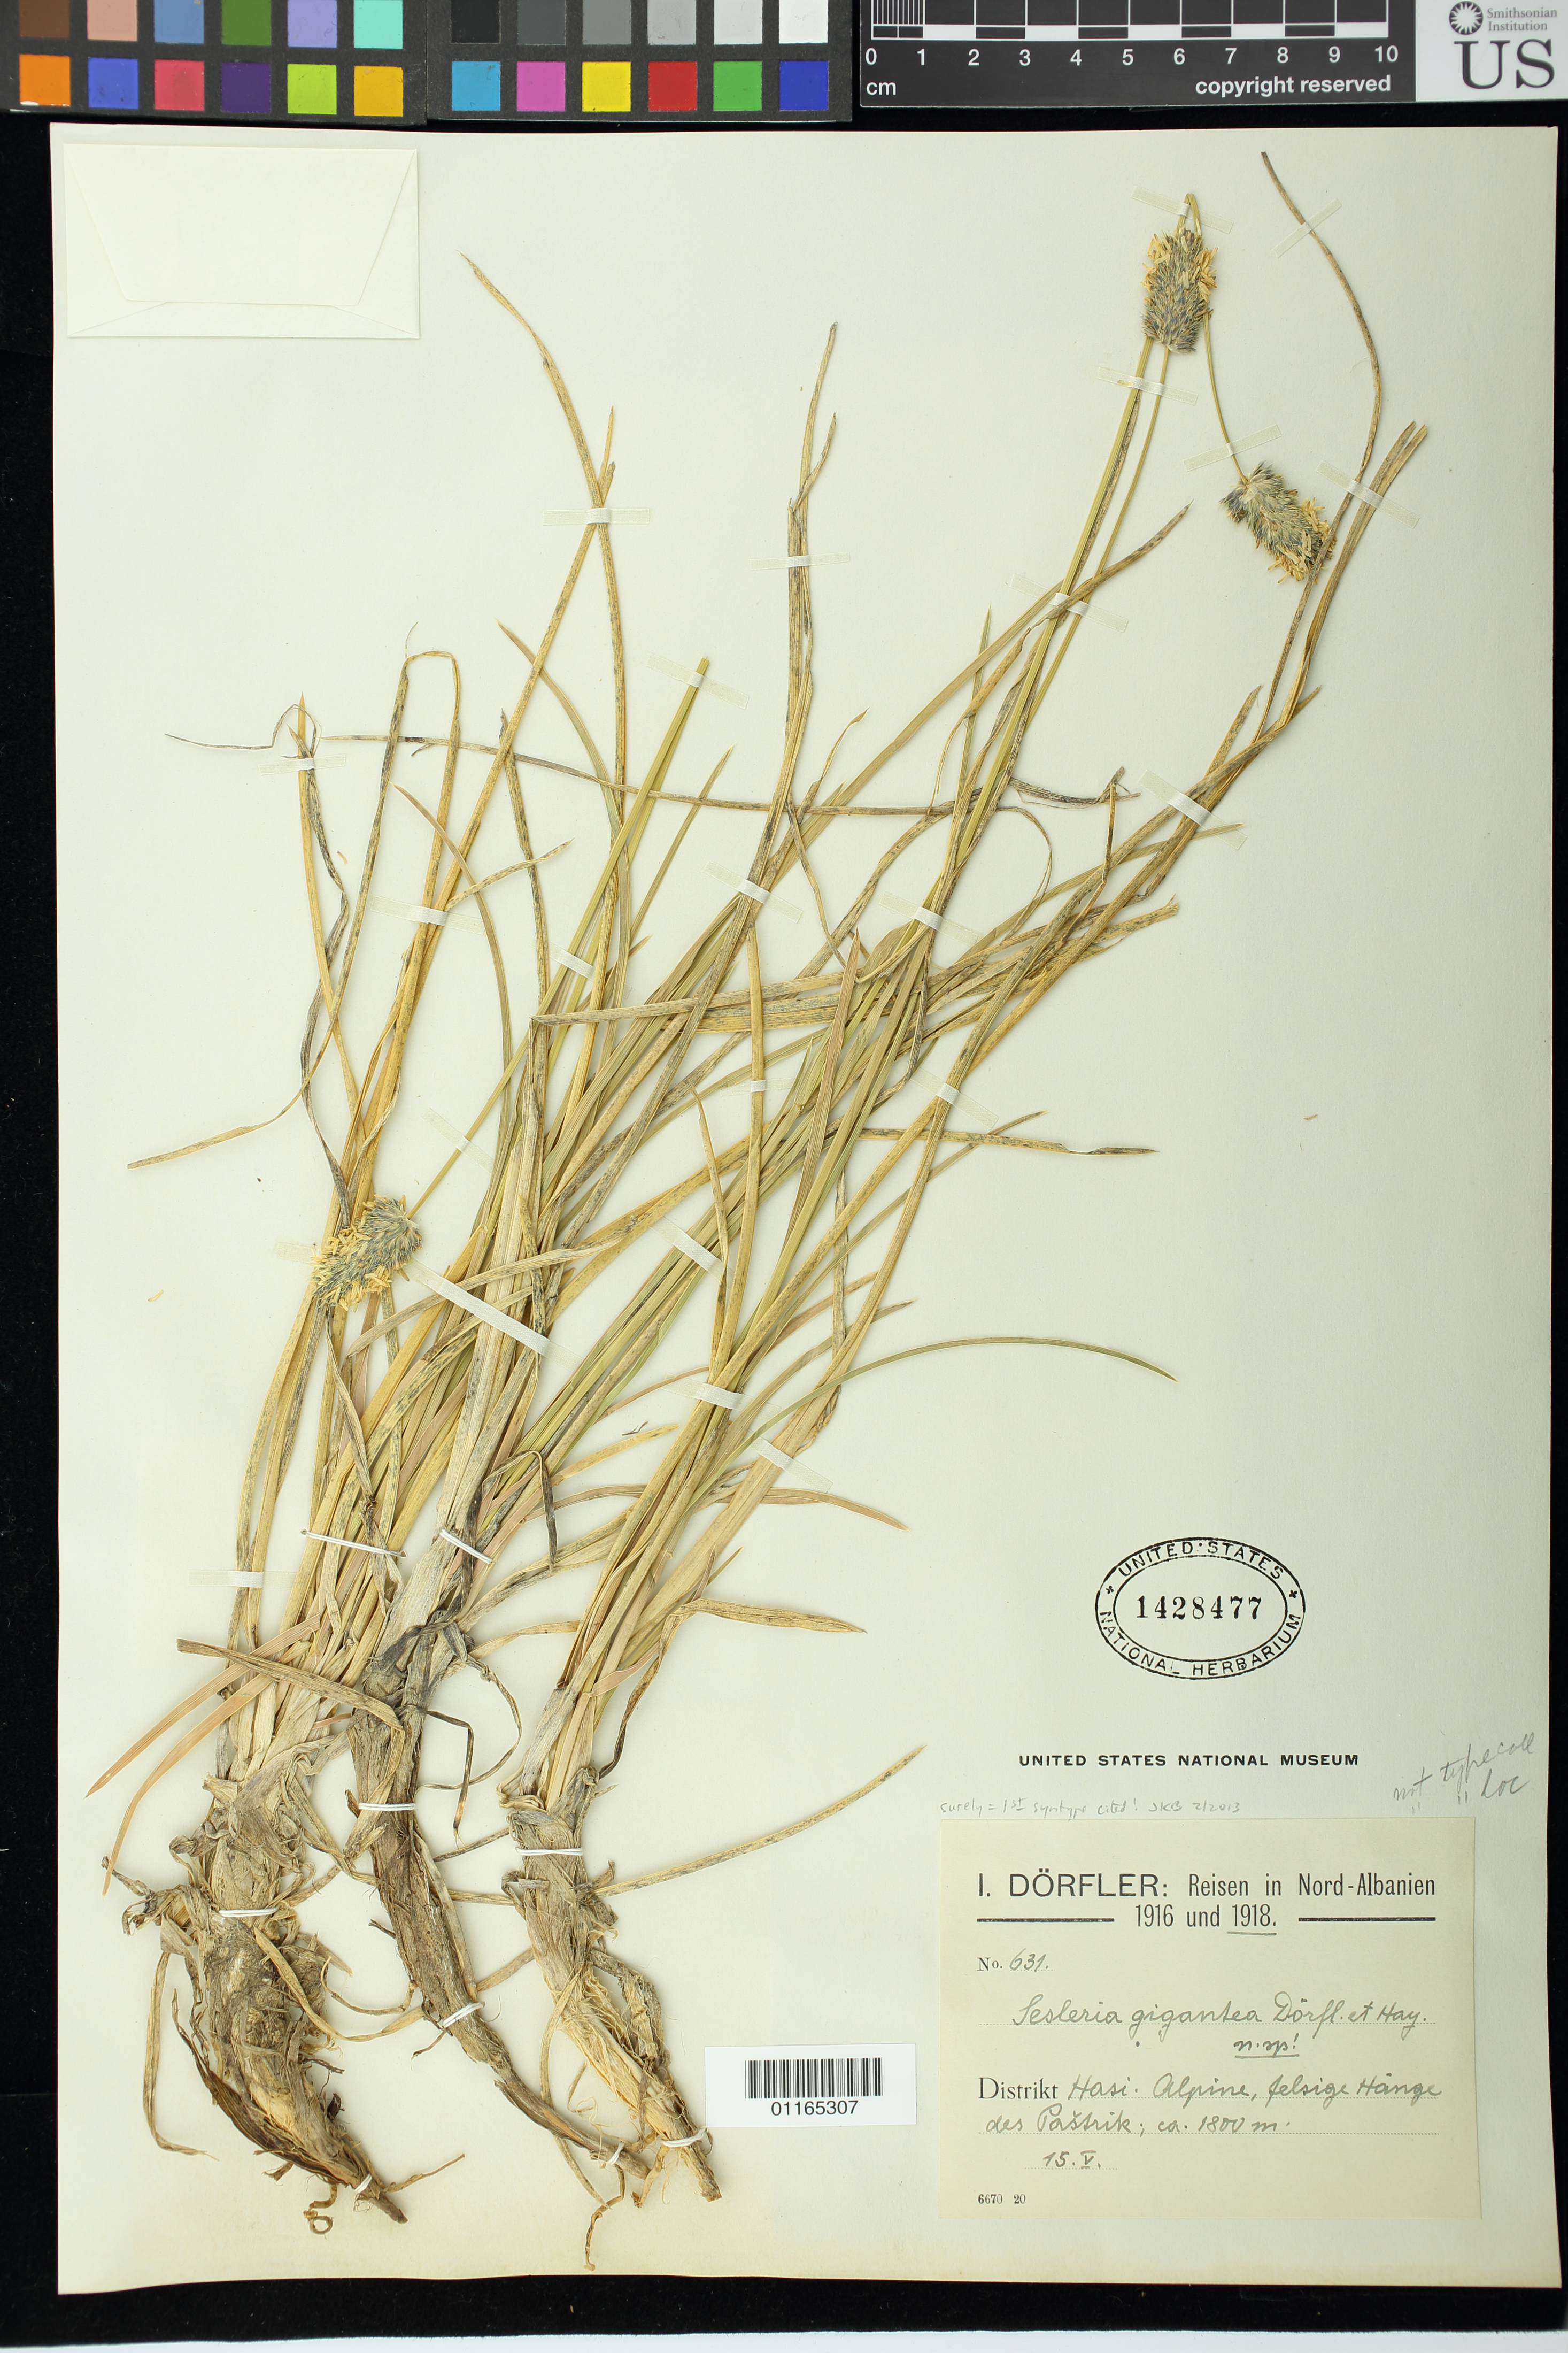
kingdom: Plantae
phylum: Tracheophyta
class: Liliopsida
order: Poales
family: Poaceae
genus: Sesleria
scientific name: Sesleria gigantea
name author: Dörfl. & Hayek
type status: Isosyntype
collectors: I. Dörfler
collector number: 631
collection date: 1918-05-15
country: Albania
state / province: Kukes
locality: Nord-Albanien, Distrikt Hasi. Alpine, felsige Hange des Pastrick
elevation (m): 1800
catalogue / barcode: US 1428477